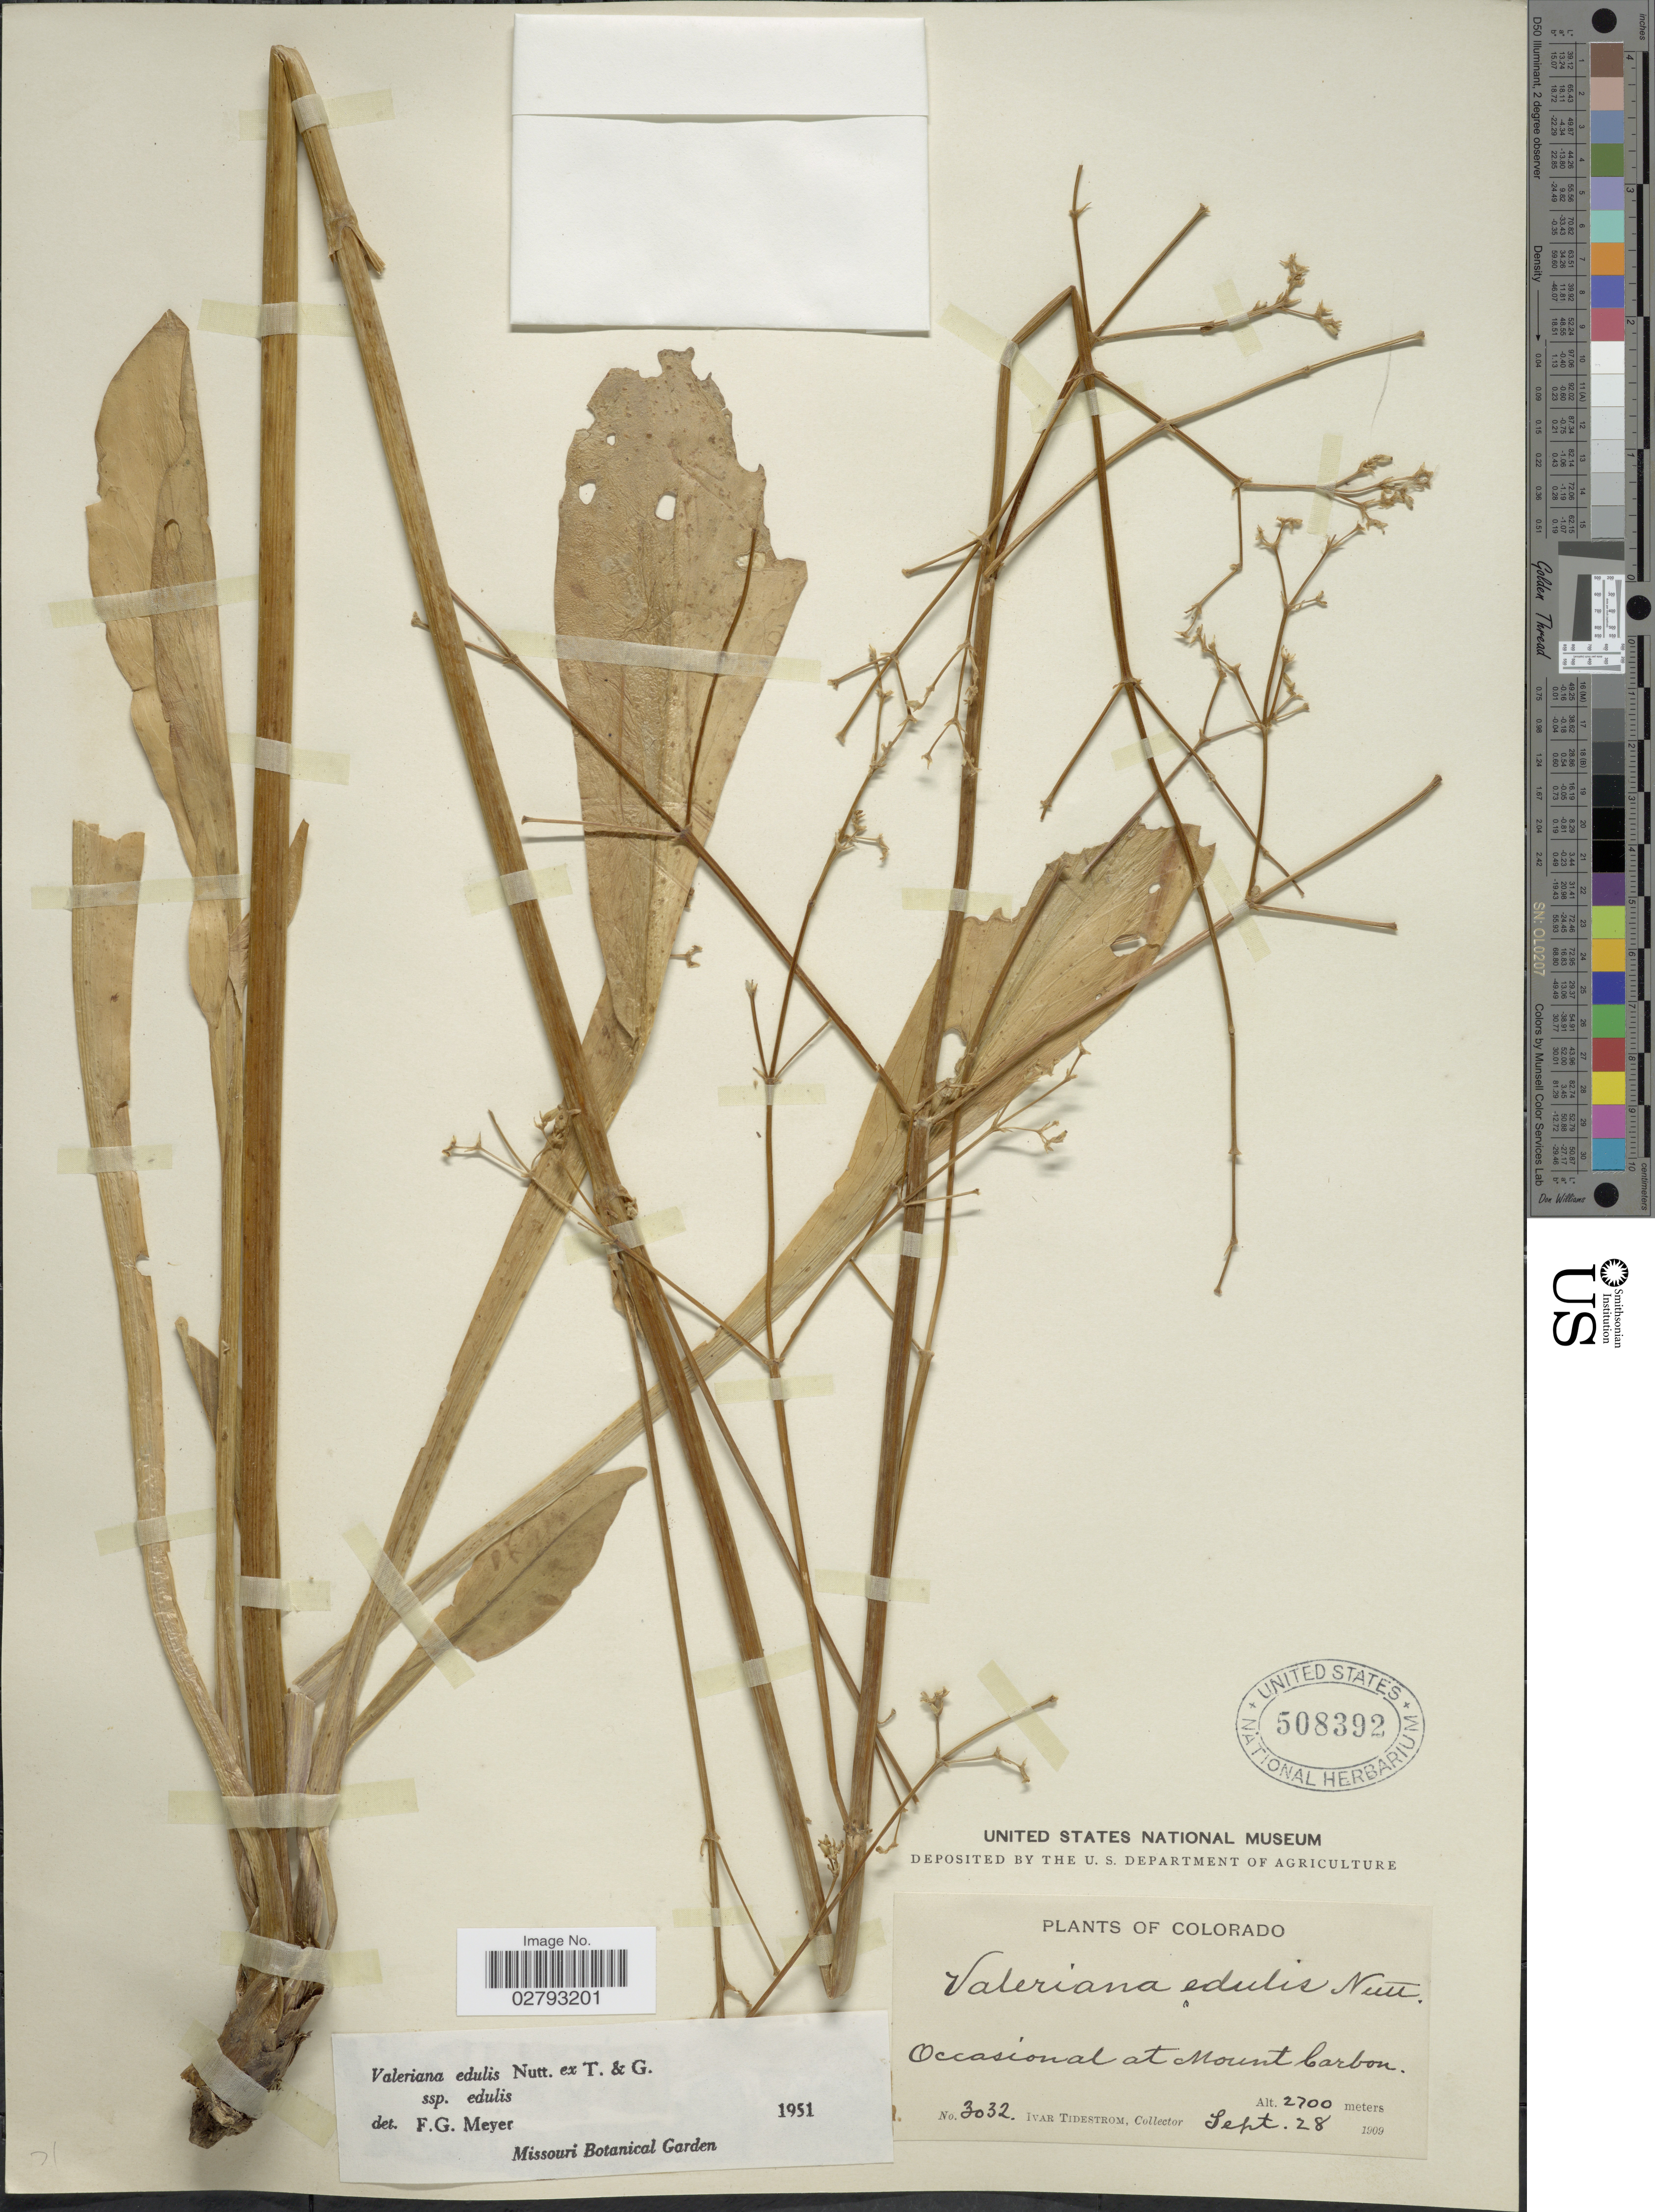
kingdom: Plantae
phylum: Tracheophyta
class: Magnoliopsida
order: Dipsacales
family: Caprifoliaceae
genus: Valeriana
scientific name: Valeriana edulis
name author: Nutt.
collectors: I. F. Tidestrom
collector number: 3032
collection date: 1909-09-28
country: United States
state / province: Colorado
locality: Occasional at Mount Carbon.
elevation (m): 2700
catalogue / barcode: US 508392